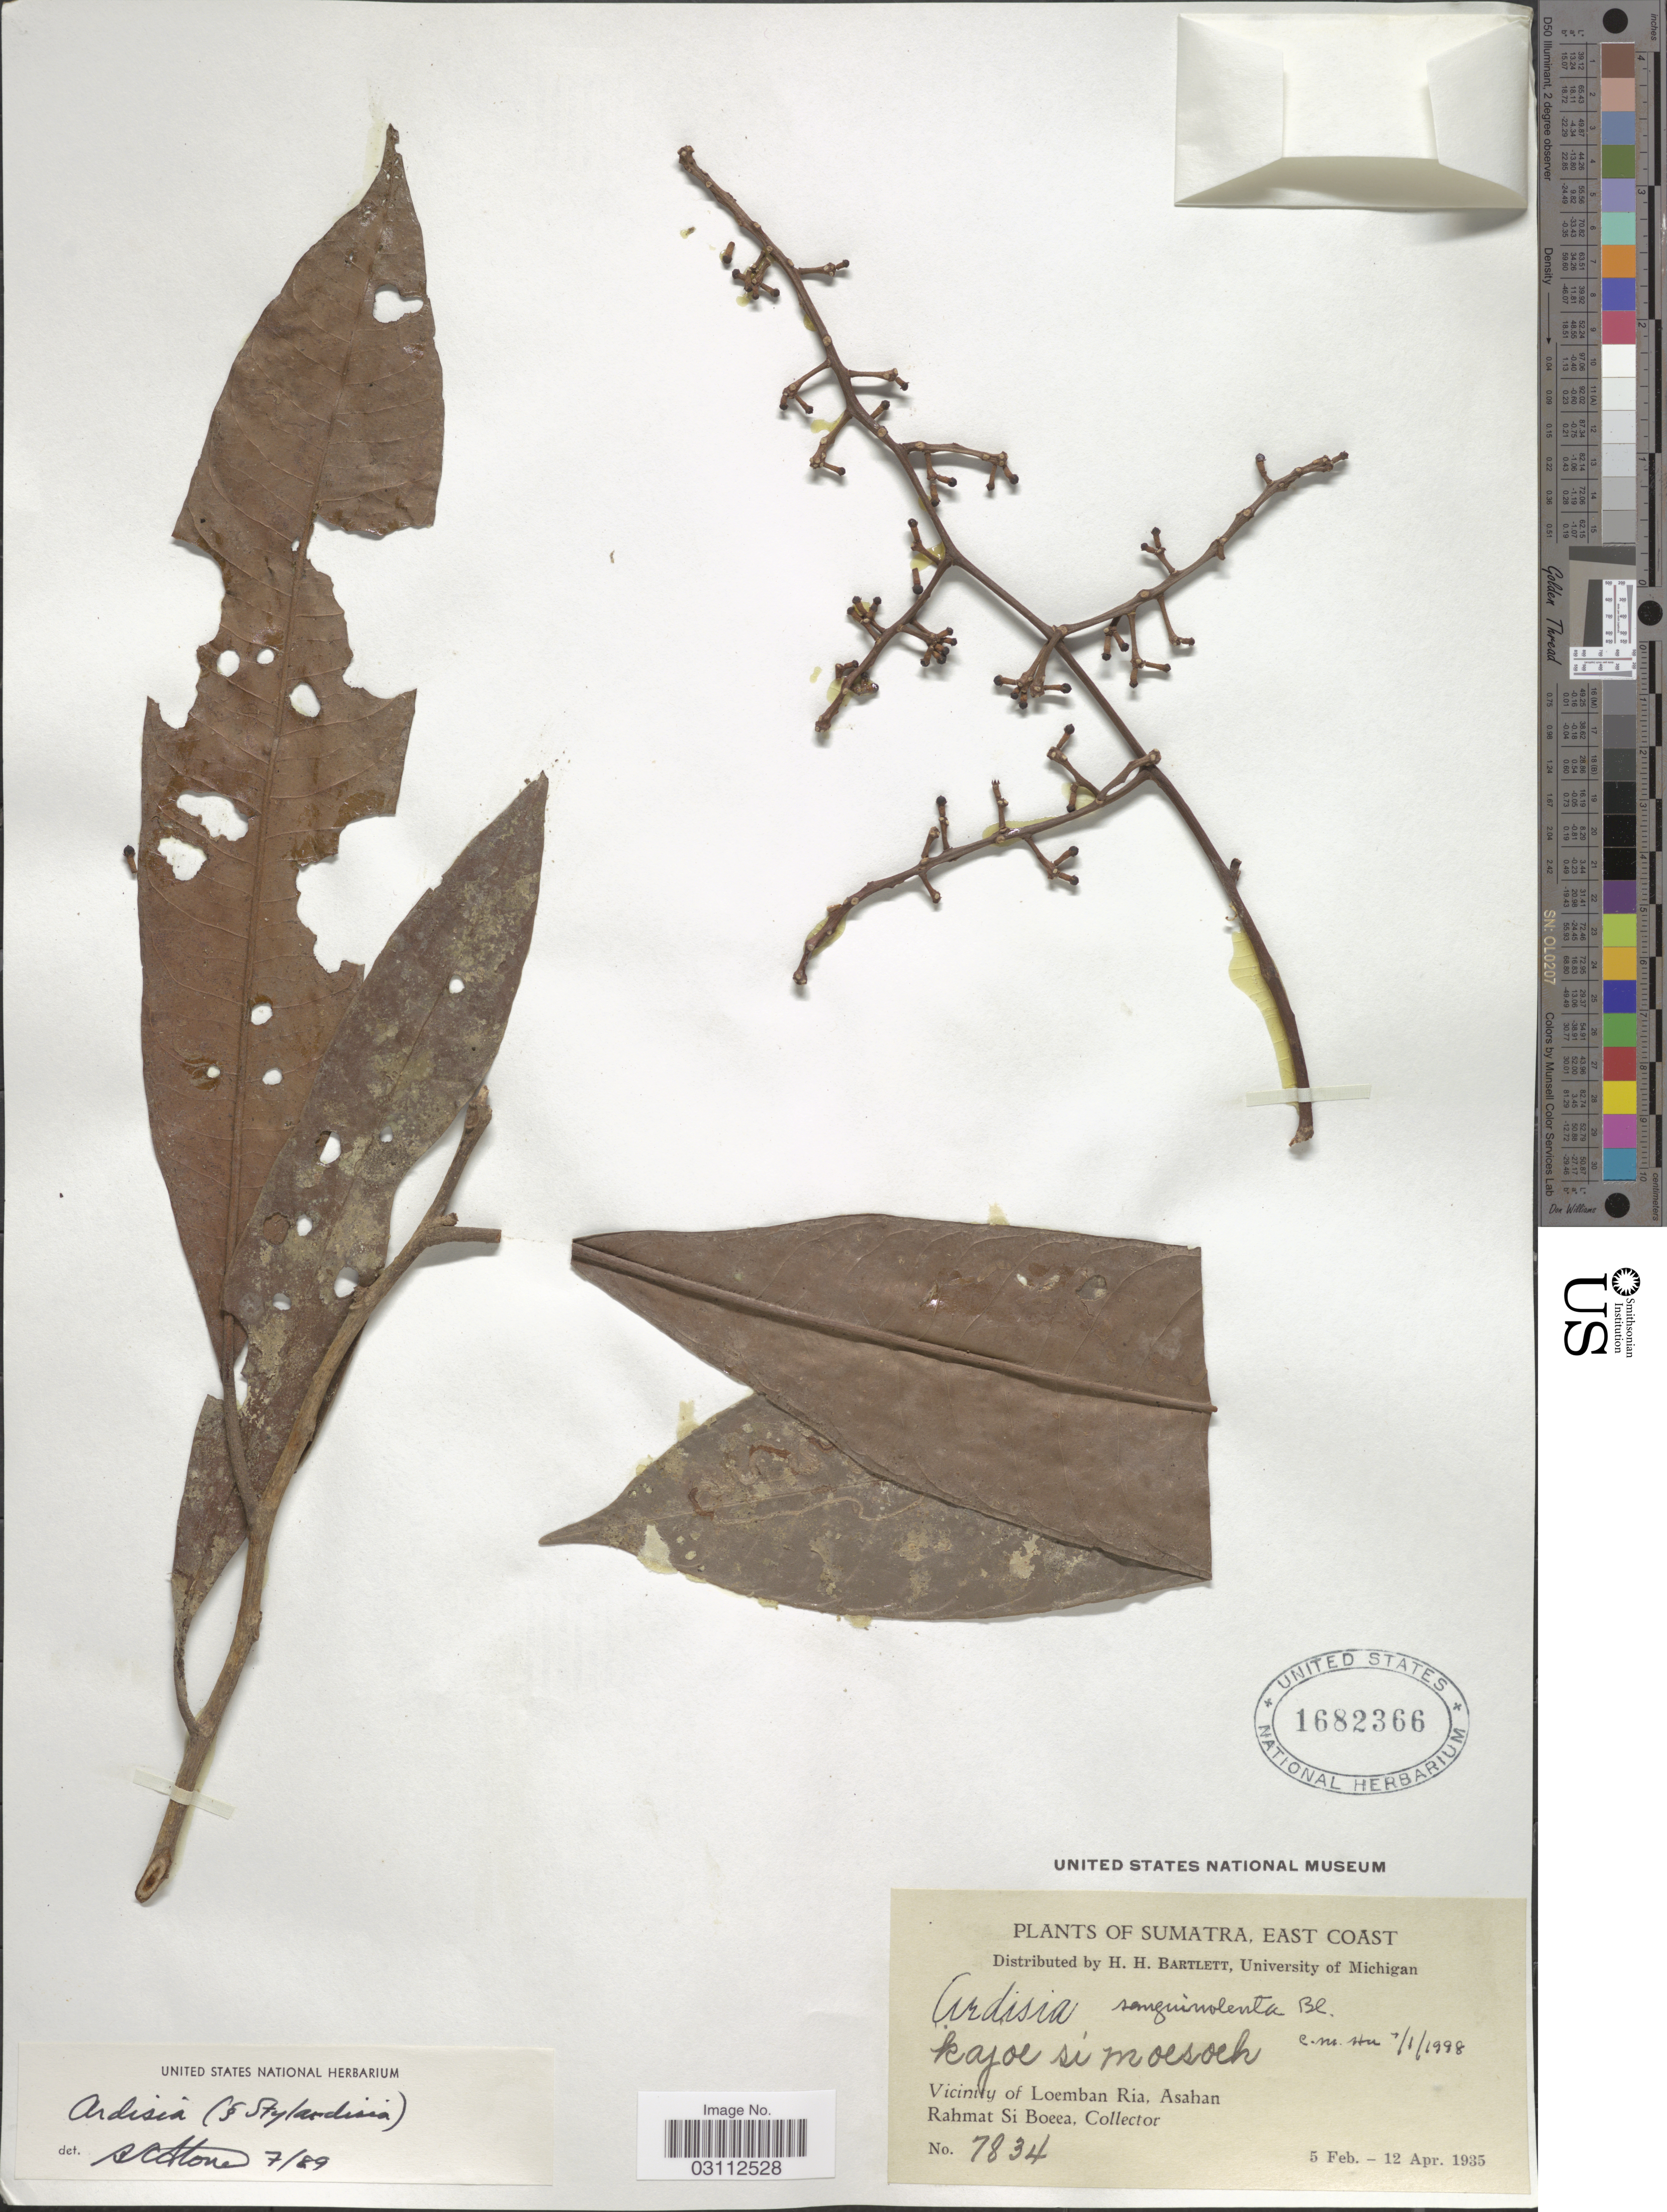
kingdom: Plantae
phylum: Tracheophyta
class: Magnoliopsida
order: Ericales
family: Primulaceae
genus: Ardisia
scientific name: Ardisia sanguinolenta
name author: Blume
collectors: Rahmat Si Boeea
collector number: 7834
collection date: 1935-02-05/1935-04-12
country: Indonesia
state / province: Sumatra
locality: East Coast. Vicinity of Loemban Ria, Asahan.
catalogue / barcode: US 1682366